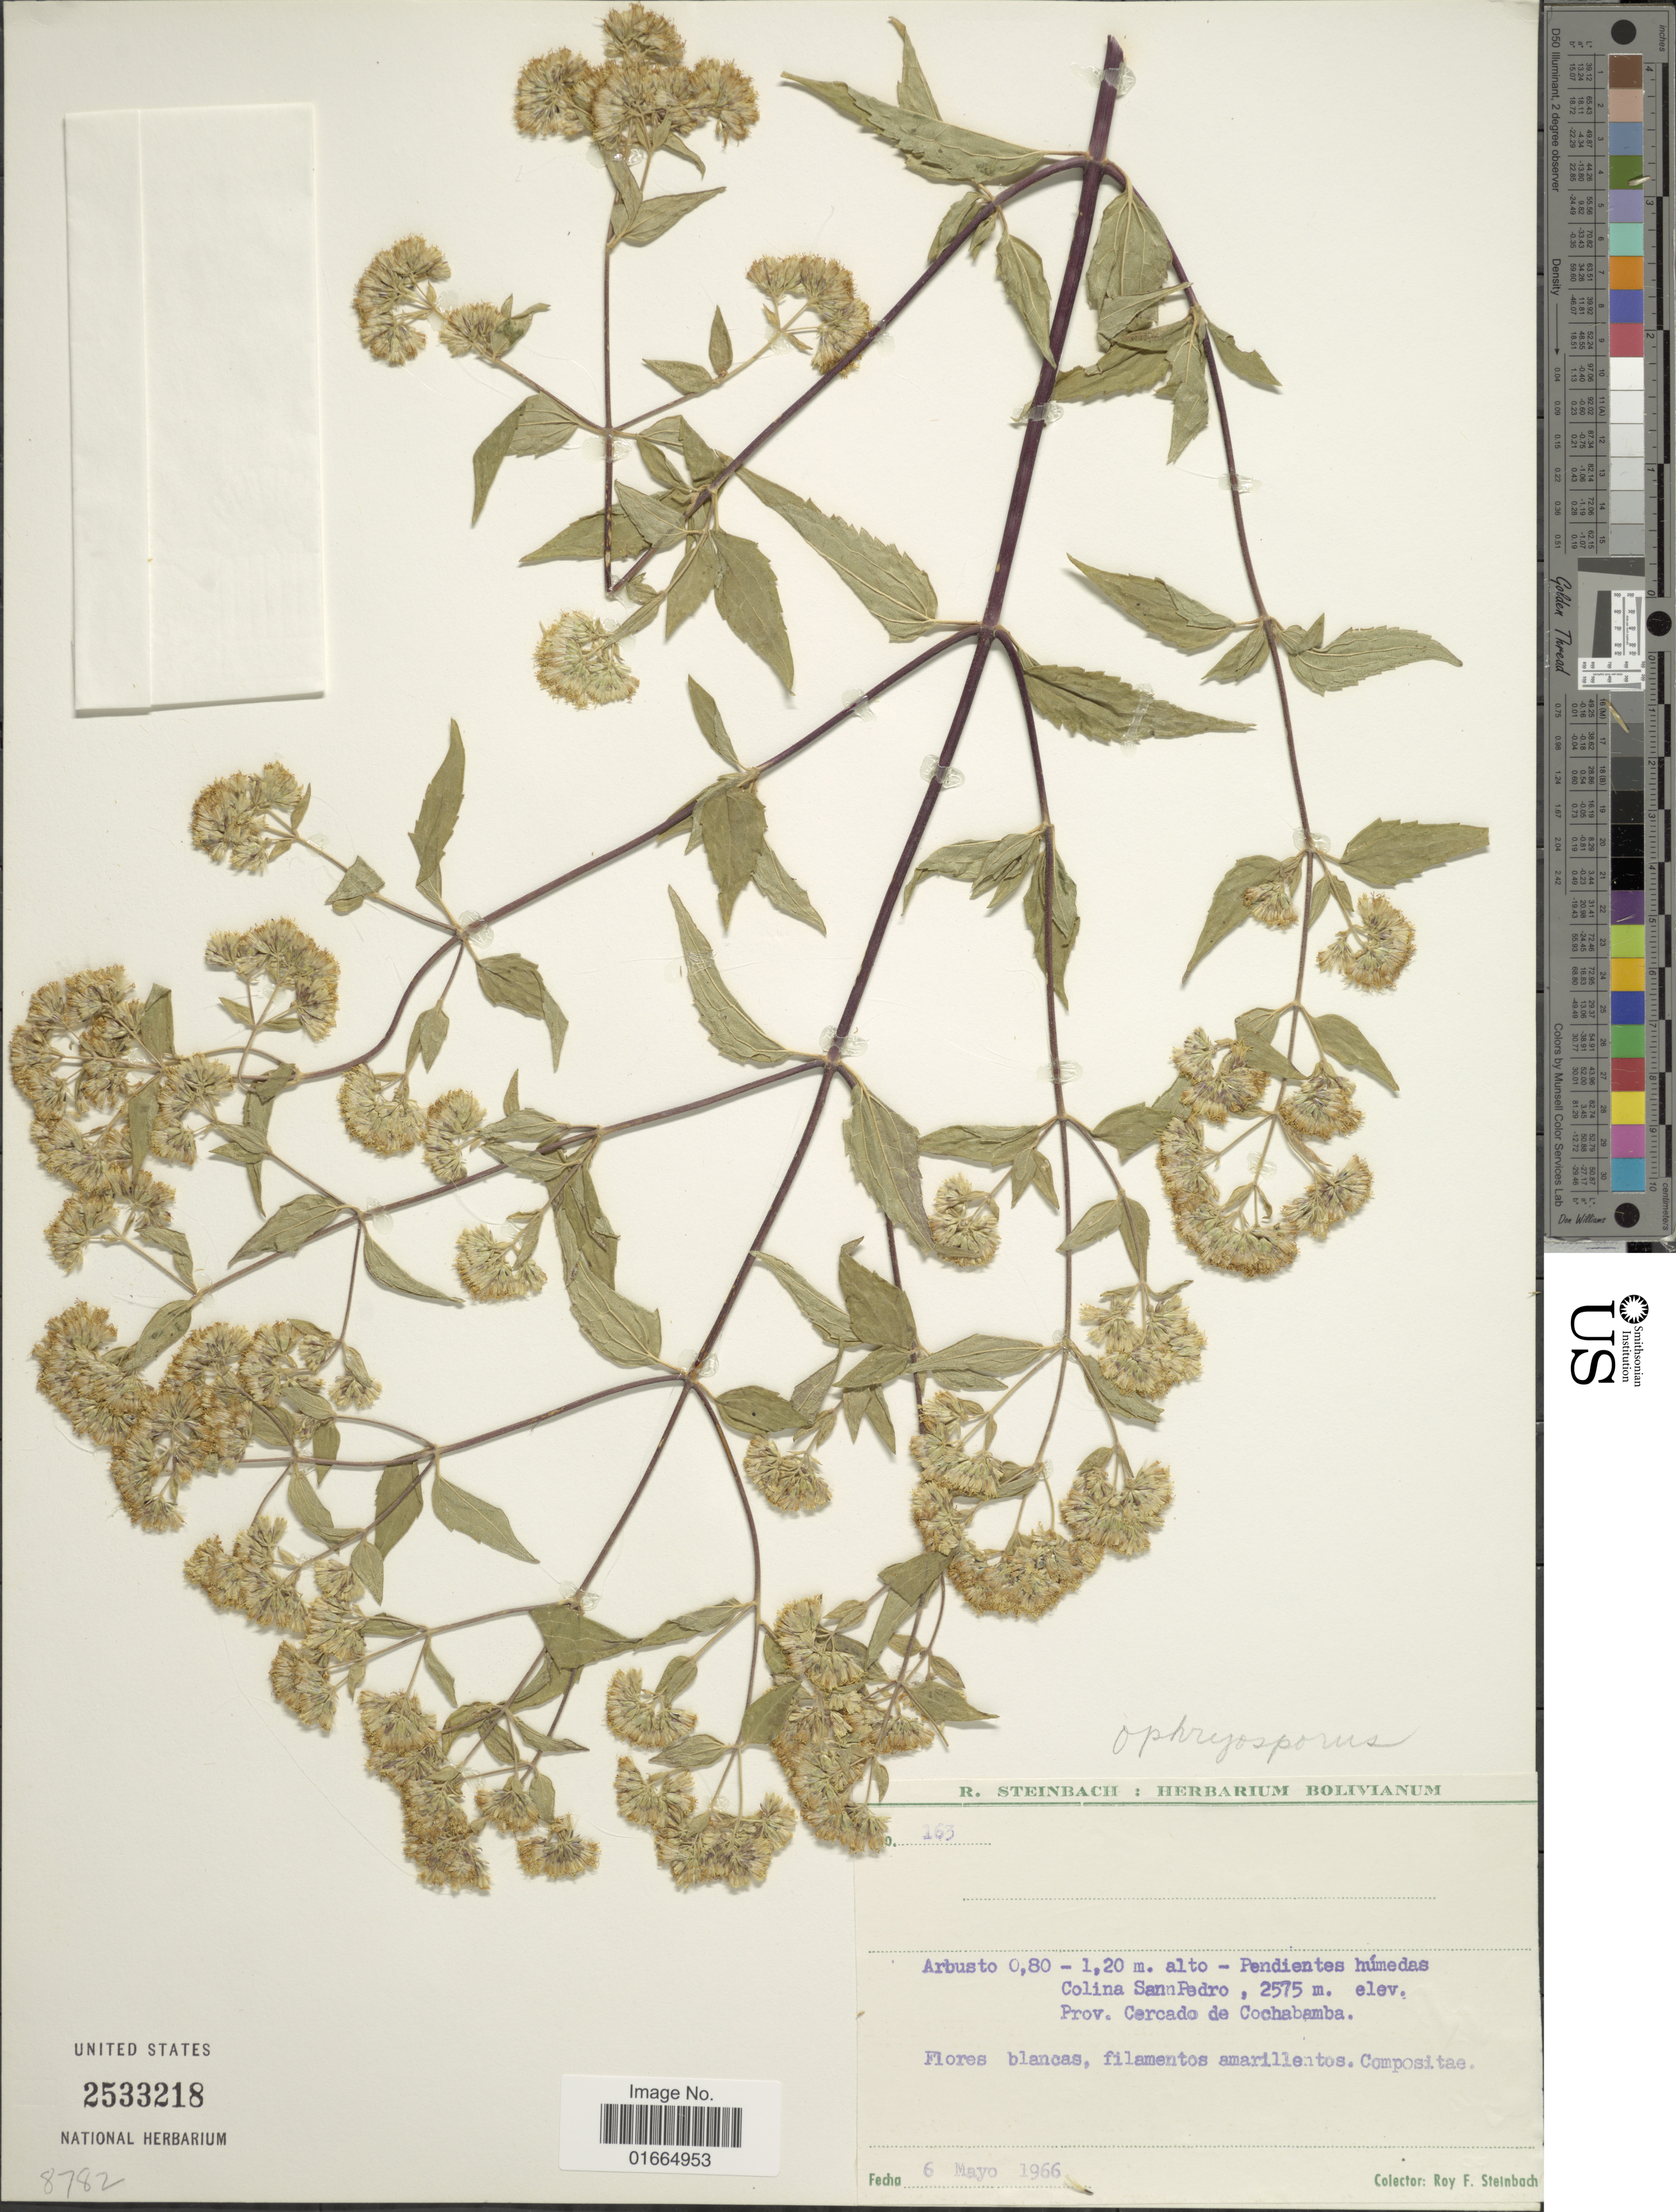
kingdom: Plantae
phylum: Tracheophyta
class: Magnoliopsida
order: Asterales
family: Asteraceae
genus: Ophryosporus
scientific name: Ophryosporus venosissimus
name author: (Rusby) B.L. Rob.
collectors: R. F. Steinbach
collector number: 163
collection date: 1966-05-06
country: Bolivia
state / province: Cochabamba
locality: Pendientes húmedas Colina San Pedro. Prov. Cercado de Cochabamba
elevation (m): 2575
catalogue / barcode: US 2533218